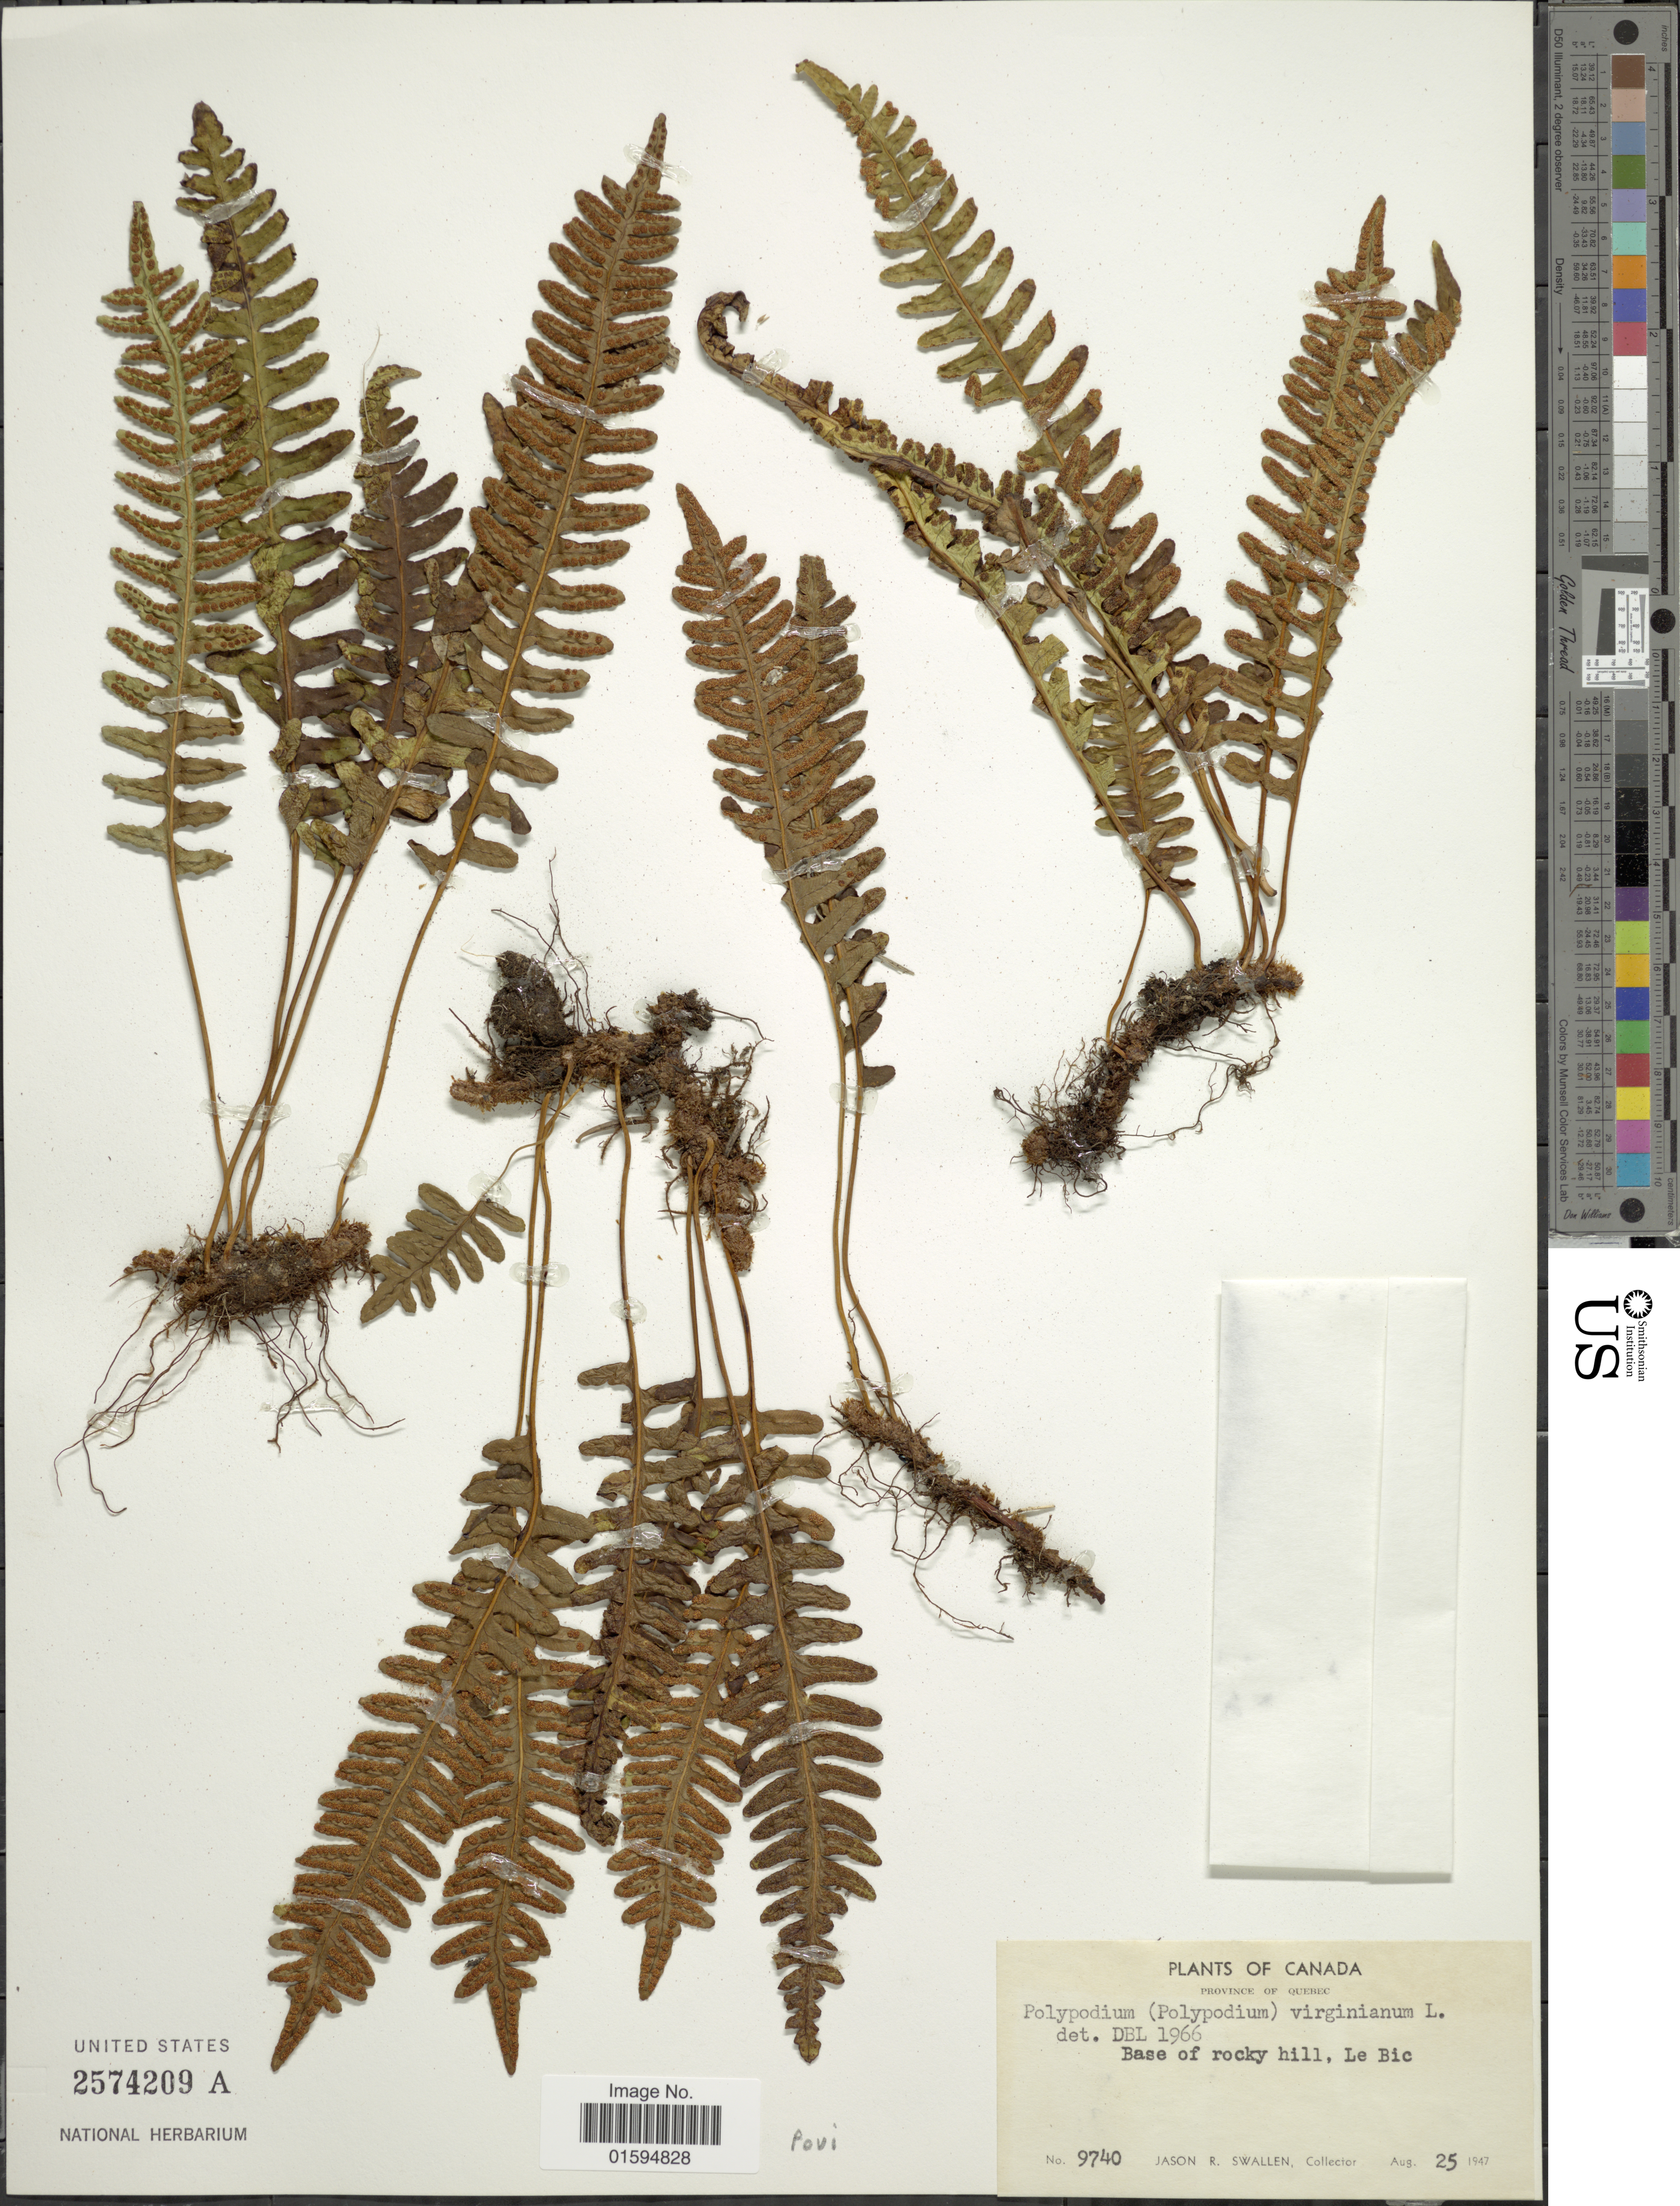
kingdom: Plantae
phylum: Tracheophyta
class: Polypodiopsida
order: Polypodiales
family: Polypodiaceae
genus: Polypodium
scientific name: Polypodium virginianum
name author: L.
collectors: J. R. Swallen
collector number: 9740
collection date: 1947-08-25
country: Canada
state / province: Quebec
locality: Base of Rocky hill, Le Bic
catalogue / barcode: US 2574209A